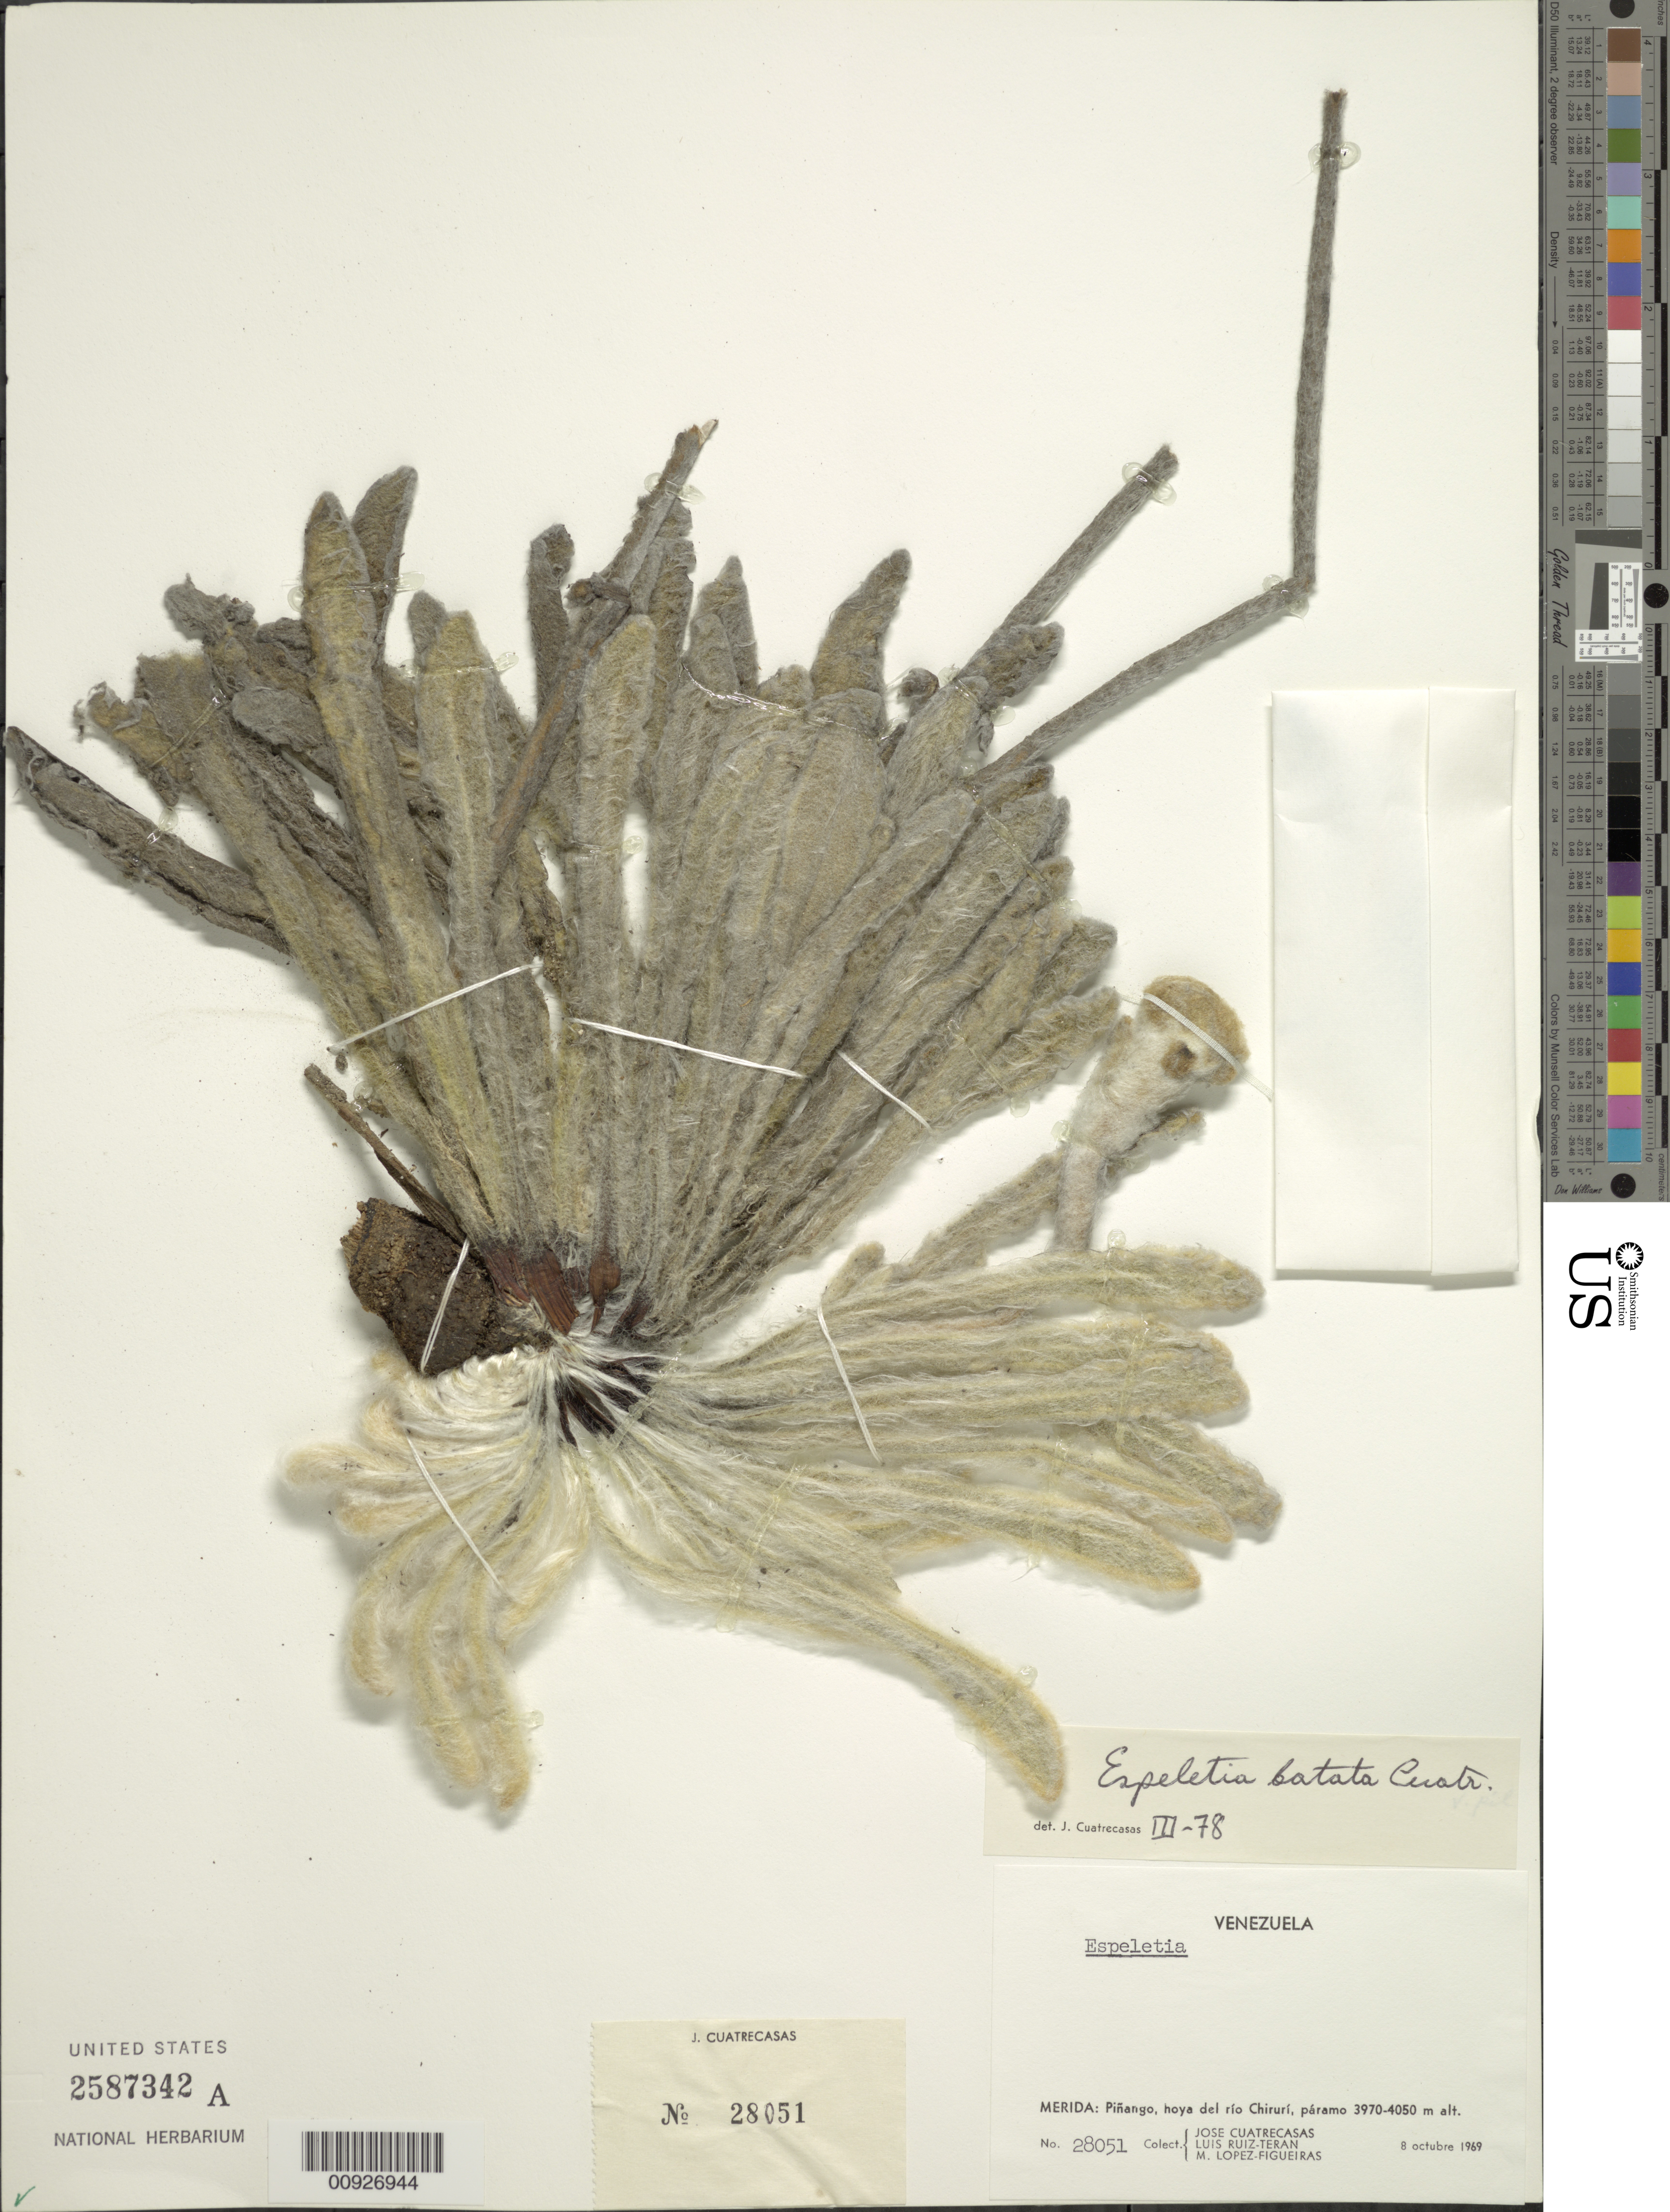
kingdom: Plantae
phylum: Tracheophyta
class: Magnoliopsida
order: Asterales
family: Asteraceae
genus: Espeletia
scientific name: Espeletia batata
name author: Cuatrec.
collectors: J. Cuatrecasas, L. E. Ruíz-Terán & M. López Figueiras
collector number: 28051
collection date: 1969-10-12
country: Venezuela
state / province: Mérida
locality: Hoya del río Chirurí, páramo Piñango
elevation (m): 3970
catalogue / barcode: US 2587342A